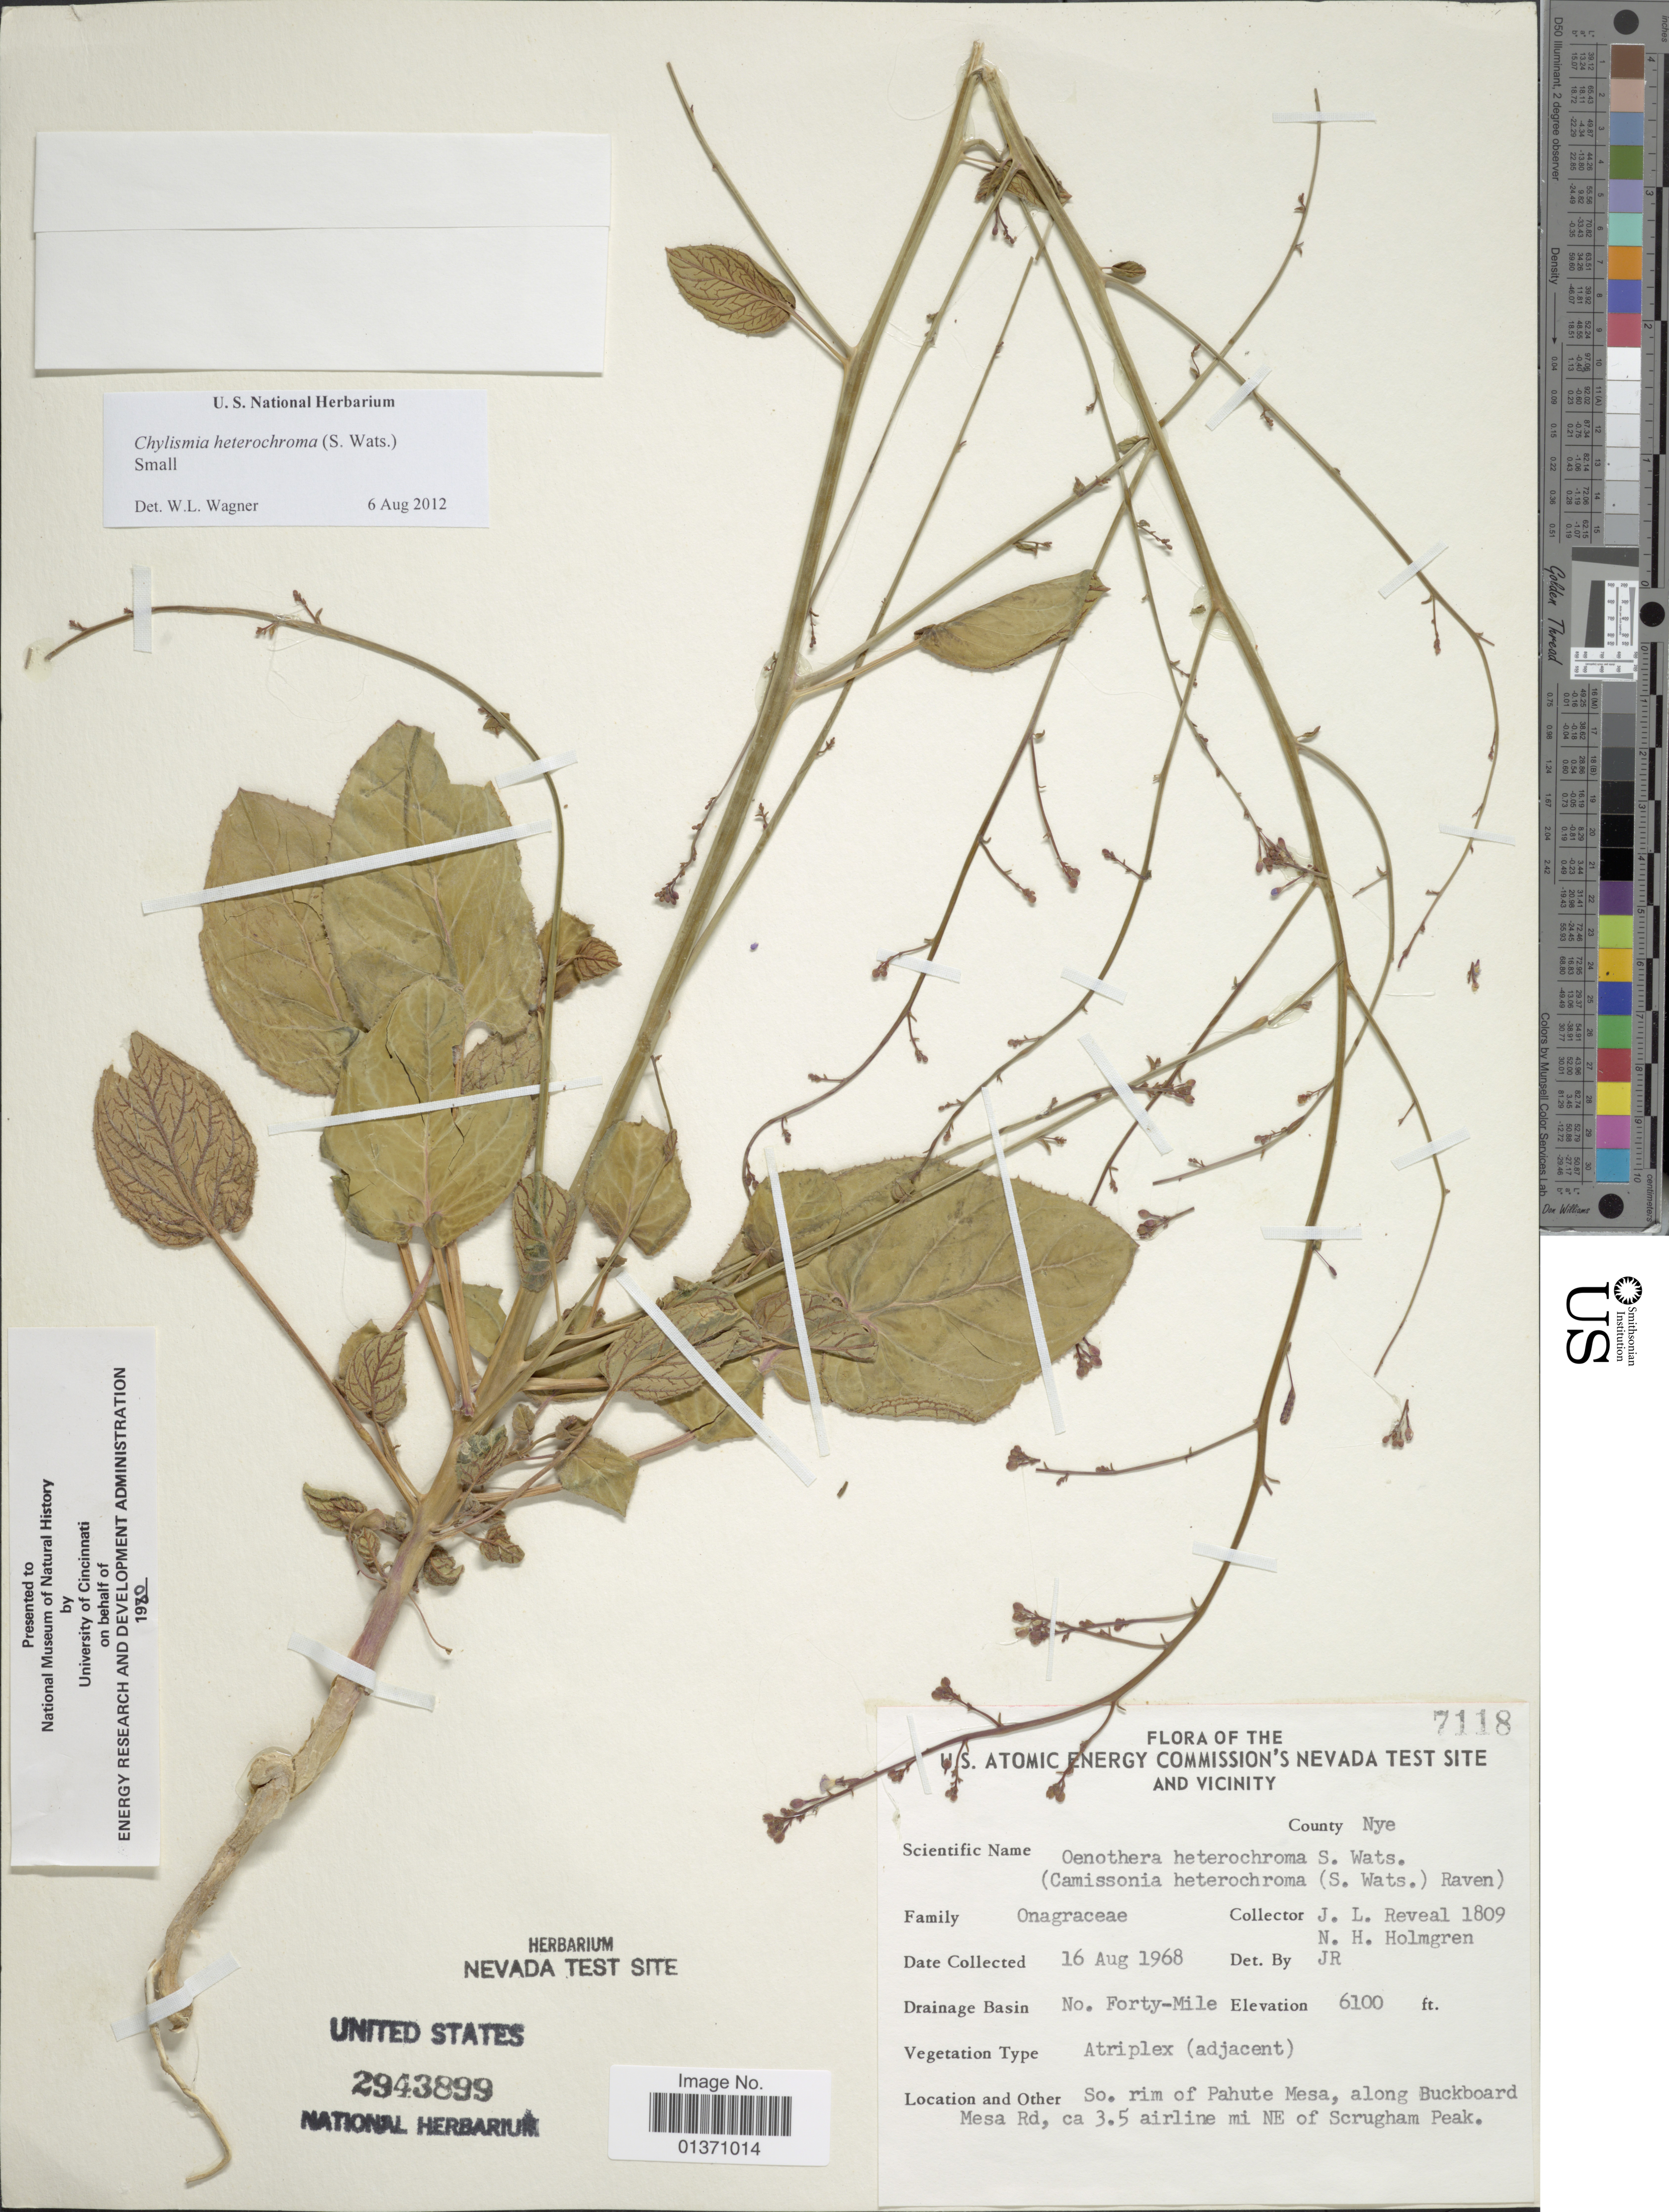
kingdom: Plantae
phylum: Tracheophyta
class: Magnoliopsida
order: Myrtales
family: Onagraceae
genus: Chylismia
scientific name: Chylismia heterochroma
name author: (S. Watson) Small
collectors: J. L. Reveal & N. H. Holmgren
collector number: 1809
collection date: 1968-08-16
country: United States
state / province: Nevada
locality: U. S. Atomic Energy Commission's Nevada Test Site and Vicinity, No, Forty-Mile, So. rim of Pahute Mesa, along Buckboard Mesa Rd, ca. 3.5 airline mi NE of Scrugham Peak, County Nye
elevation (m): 1859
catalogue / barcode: US 2943899